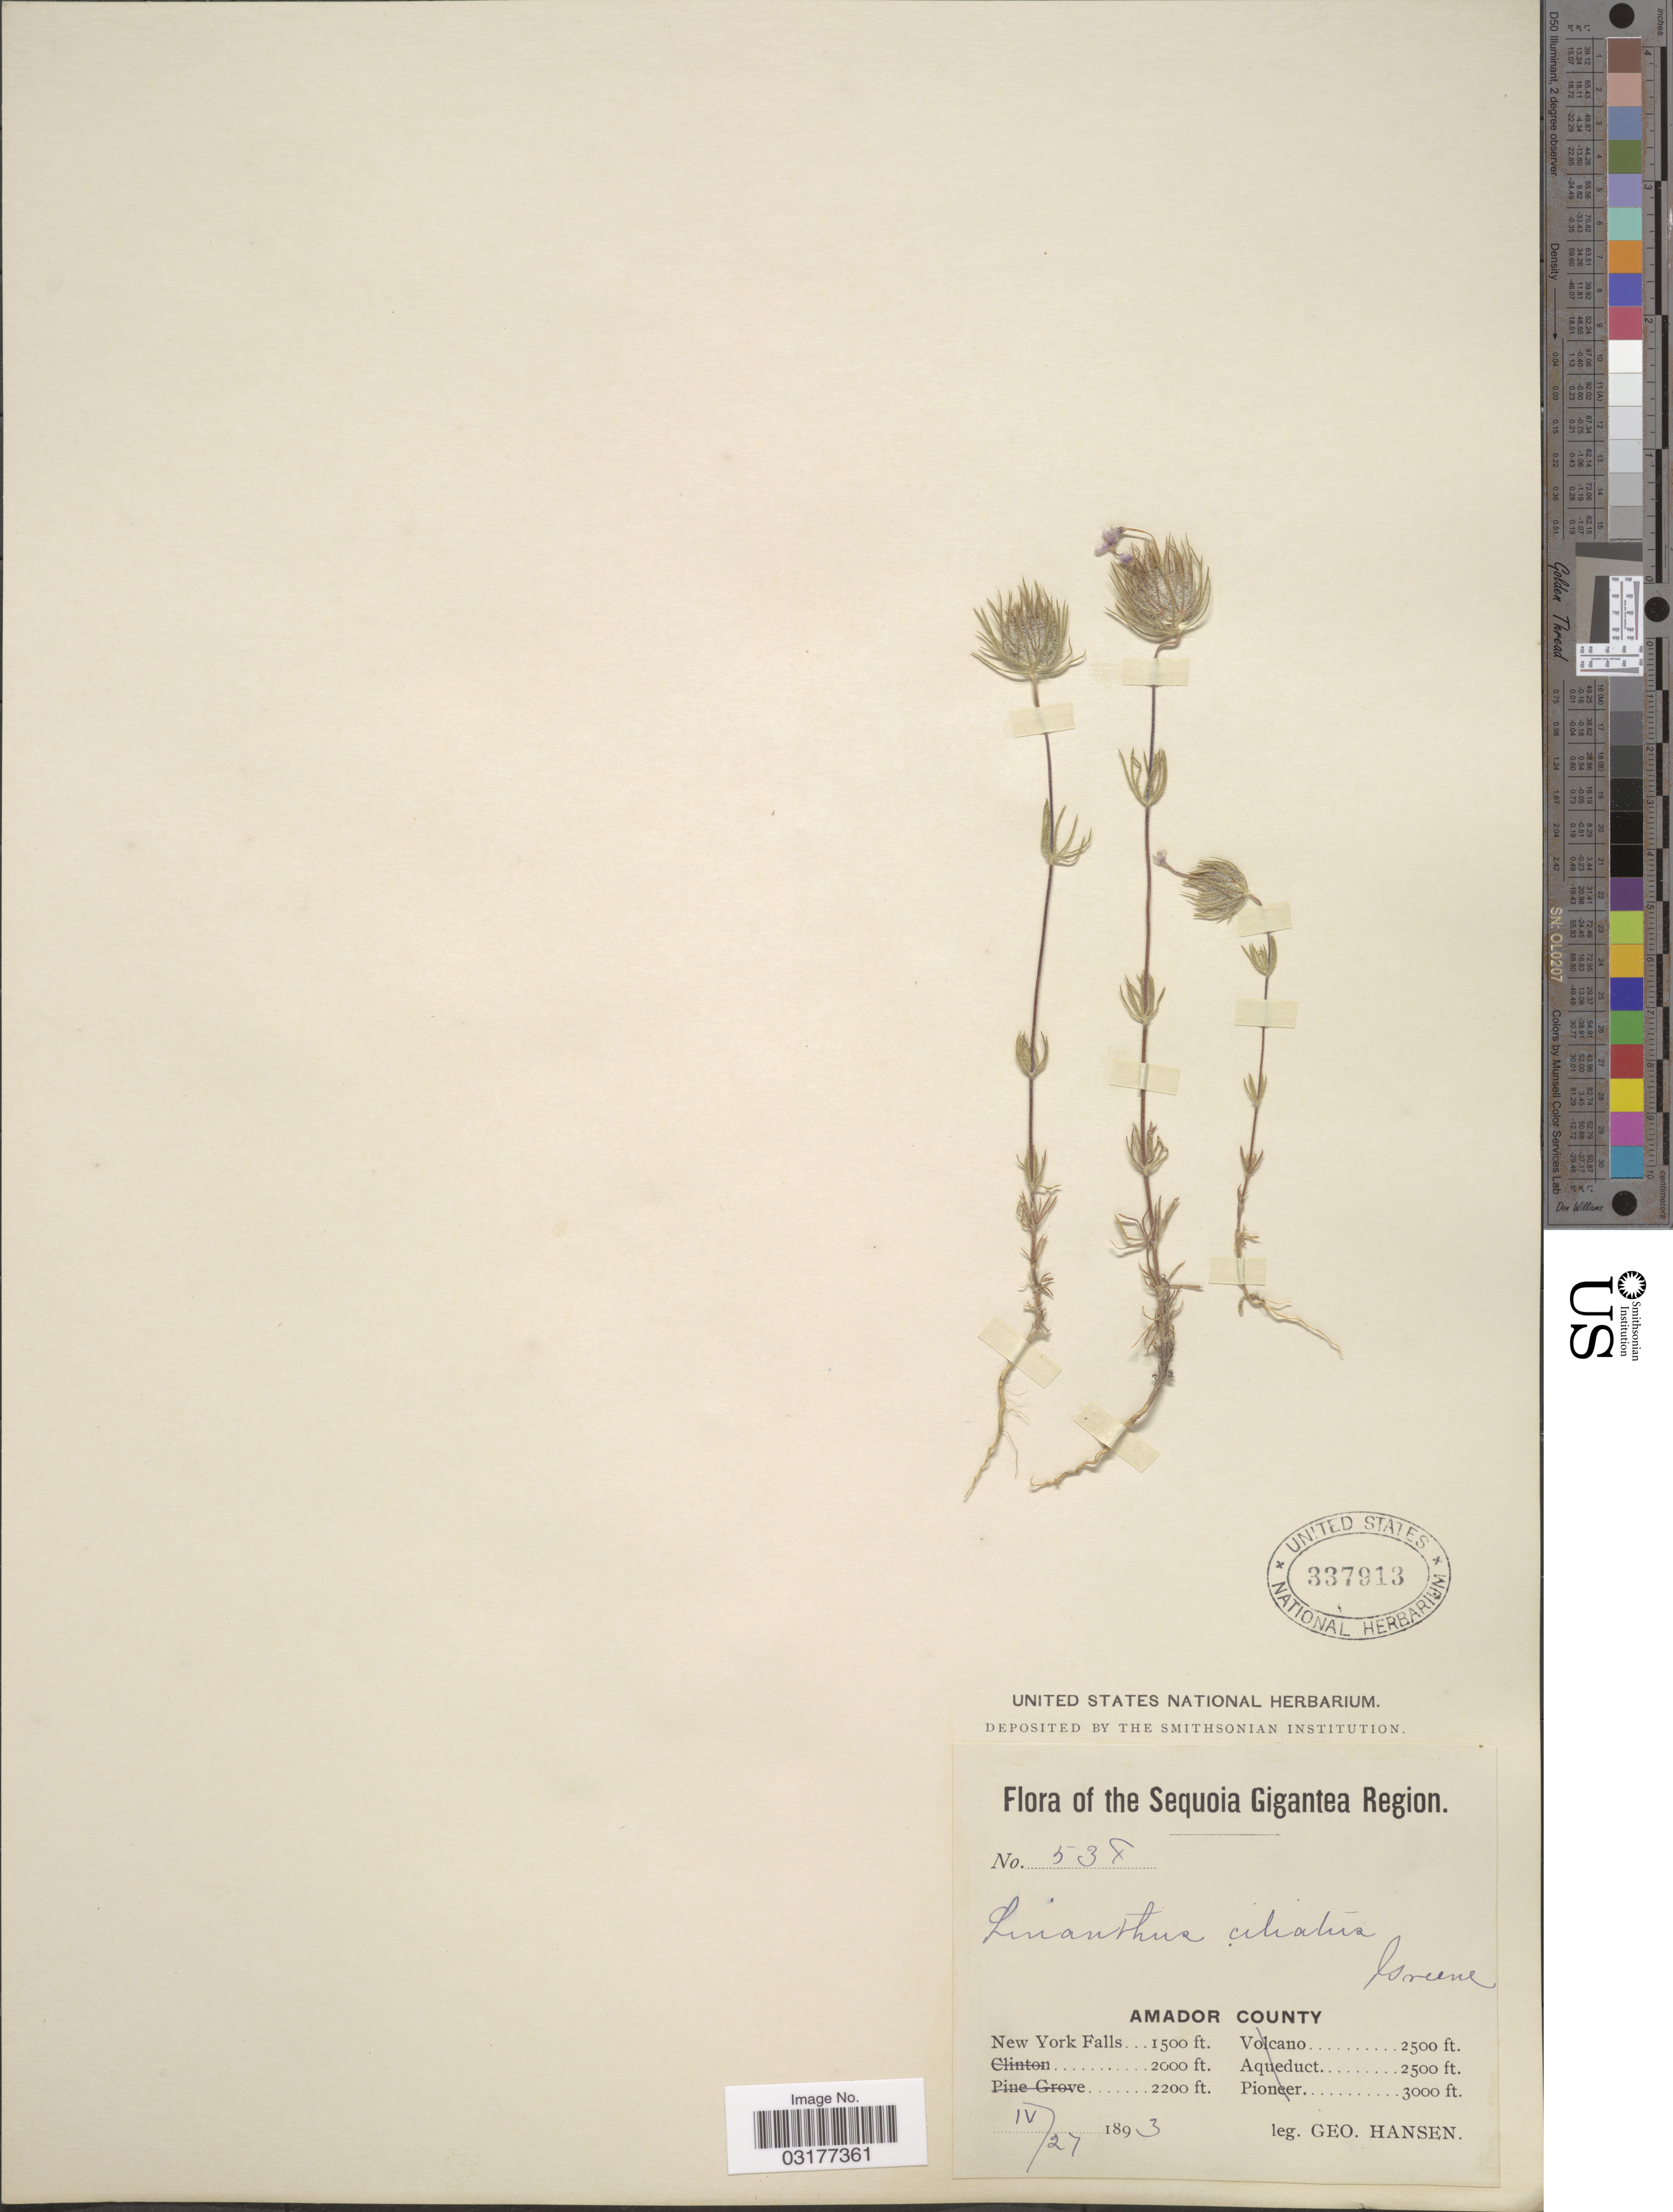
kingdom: Plantae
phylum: Tracheophyta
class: Magnoliopsida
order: Ericales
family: Polemoniaceae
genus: Leptosiphon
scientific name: Leptosiphon ciliatus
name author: (Benth.) Jeps.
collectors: G. Hansen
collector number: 539*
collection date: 1893-04-27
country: United States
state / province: California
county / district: Amador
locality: The Sequoia Gigantea Region. Amador County, New York Falls.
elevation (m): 457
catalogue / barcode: US 337913